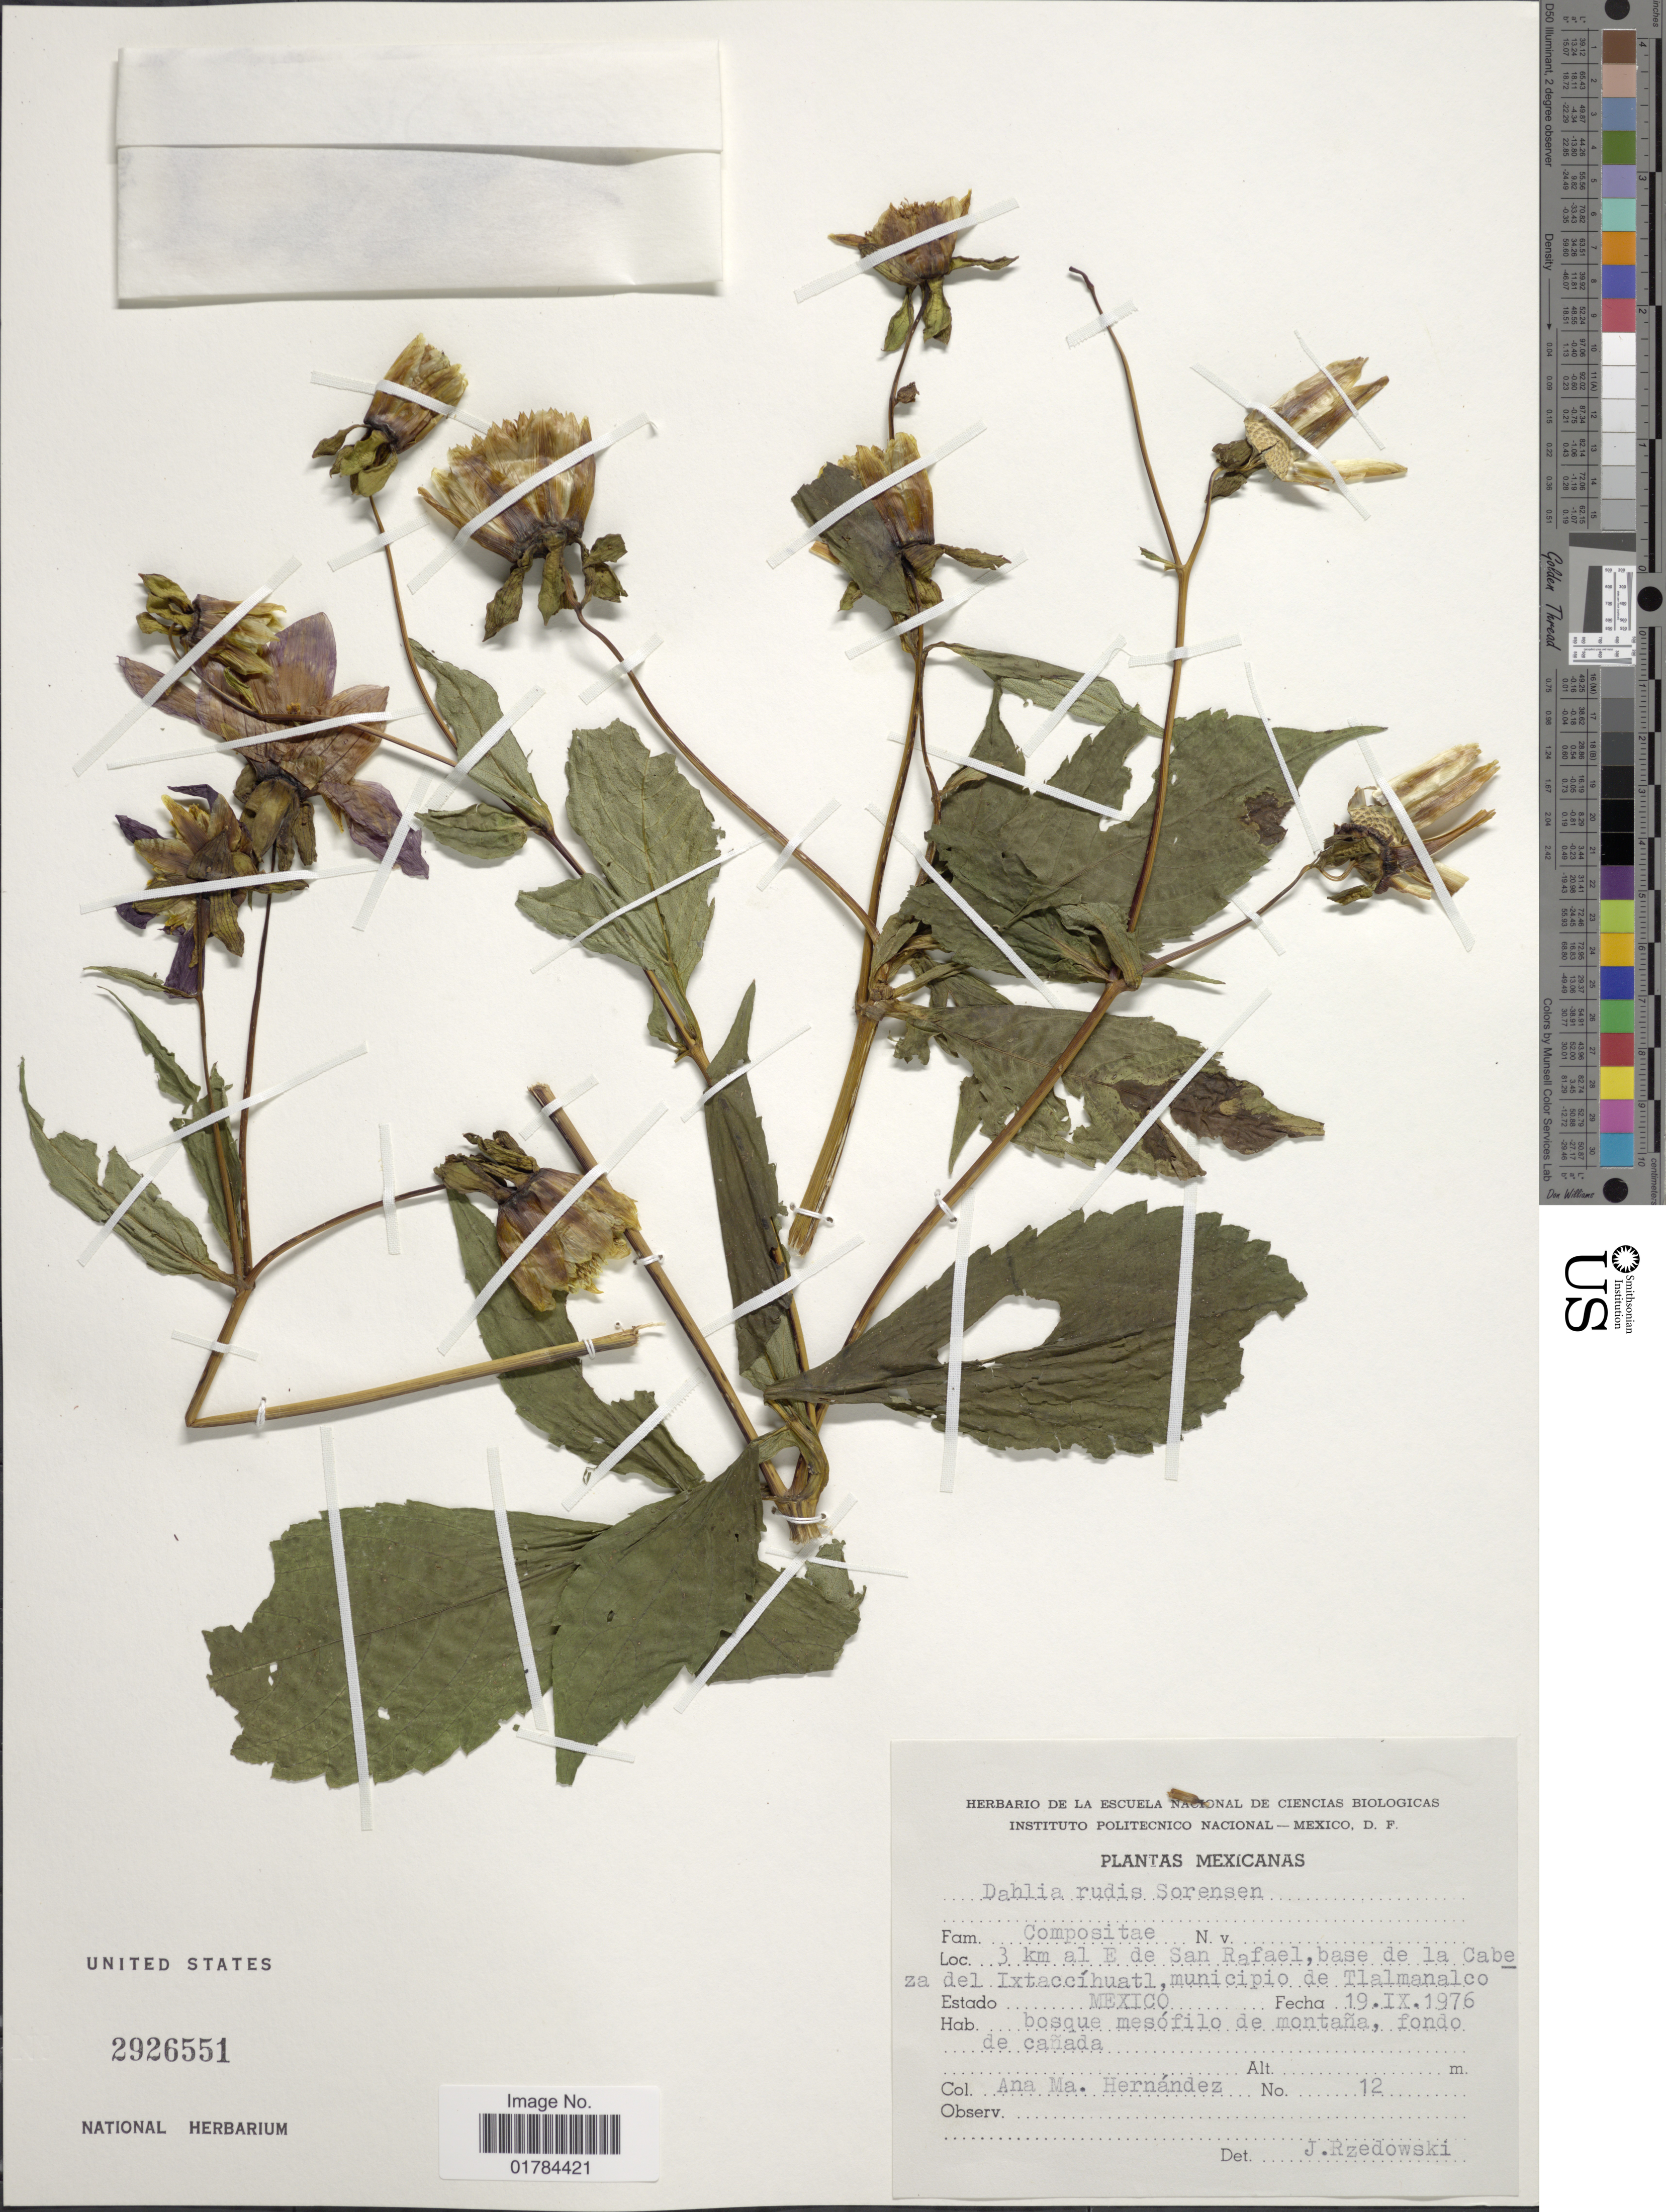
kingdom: Plantae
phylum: Tracheophyta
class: Magnoliopsida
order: Asterales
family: Asteraceae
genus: Dahlia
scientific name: Dahlia rudis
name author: P.D. Sørensen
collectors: A. Hernandez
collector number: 12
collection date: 1976-09-19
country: Mexico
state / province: México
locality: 3 km al E de San Rafael, base de la Cabeza del Ixtaccihuatl, municipio de Tlalmanalco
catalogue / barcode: US 2926551